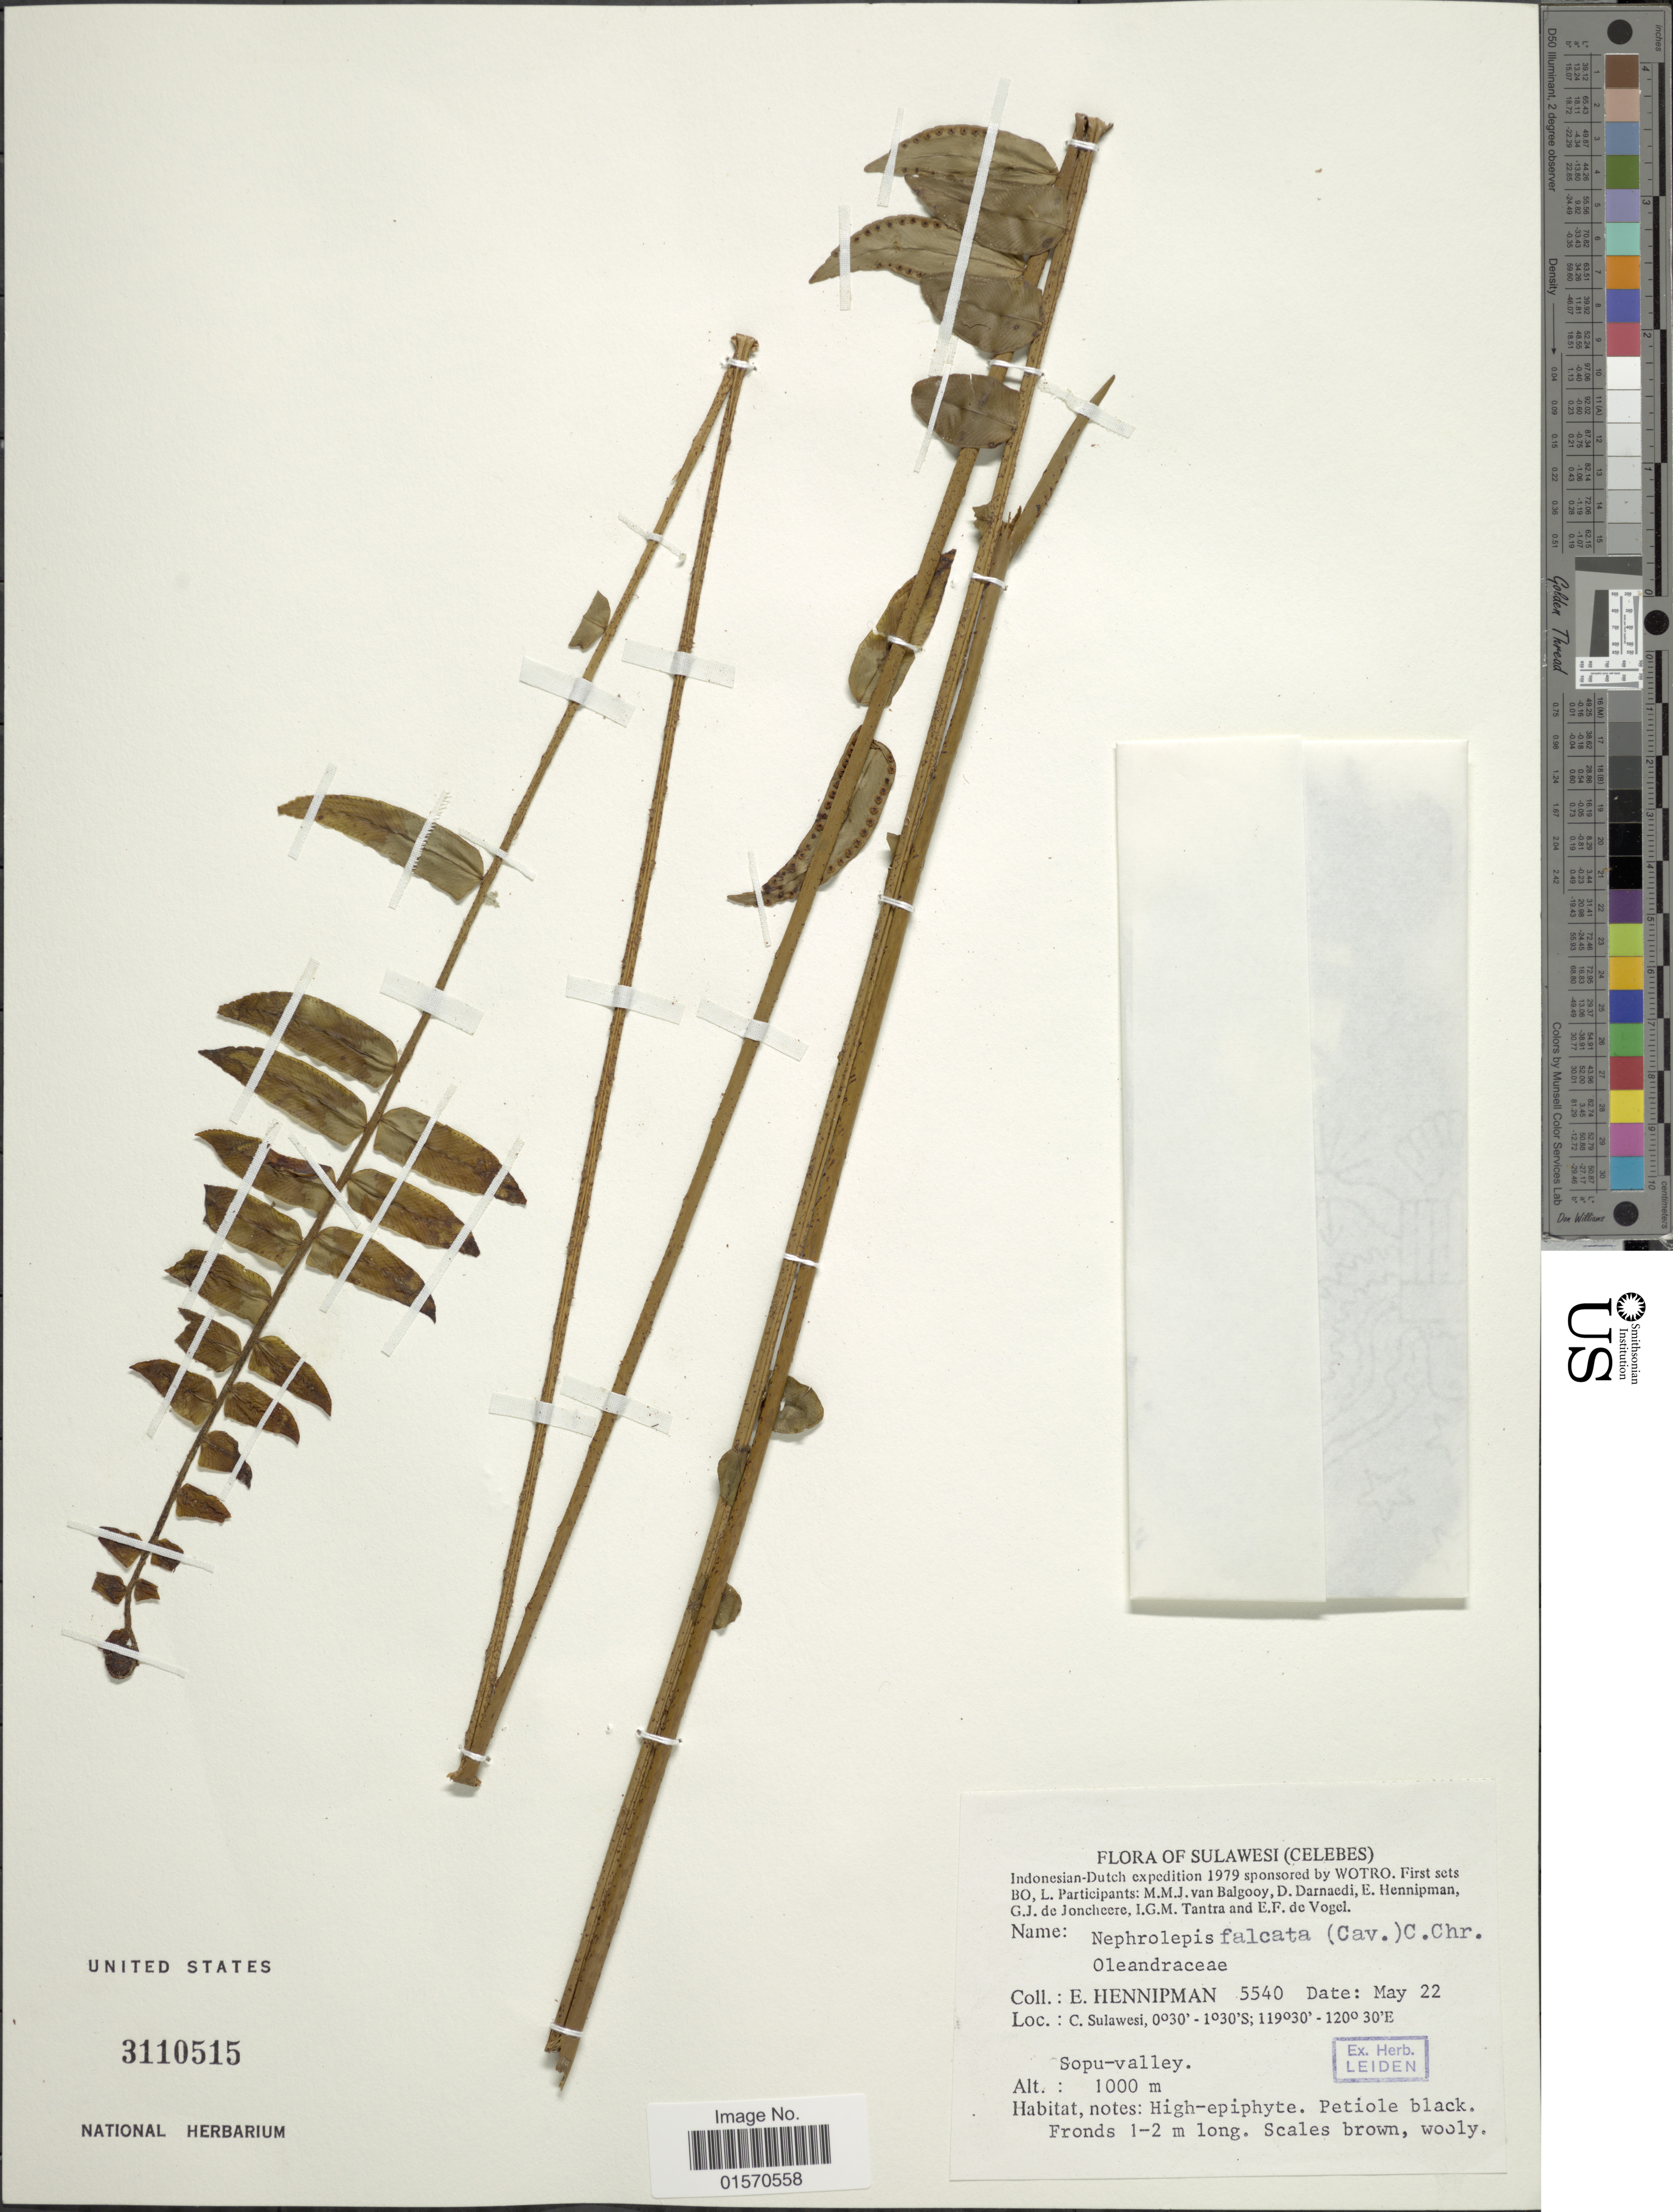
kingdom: Plantae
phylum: Tracheophyta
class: Polypodiopsida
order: Polypodiales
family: Nephrolepidaceae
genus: Nephrolepis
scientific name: Nephrolepis falcata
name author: (Cav.) C. Chr.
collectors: E. Hennipman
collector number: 5540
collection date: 1979-05-22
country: Indonesia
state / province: Sulawesi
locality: Sulawesi (Celebes). C. Sulawesi. Sopu-valley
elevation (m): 1000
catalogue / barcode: US 3110515